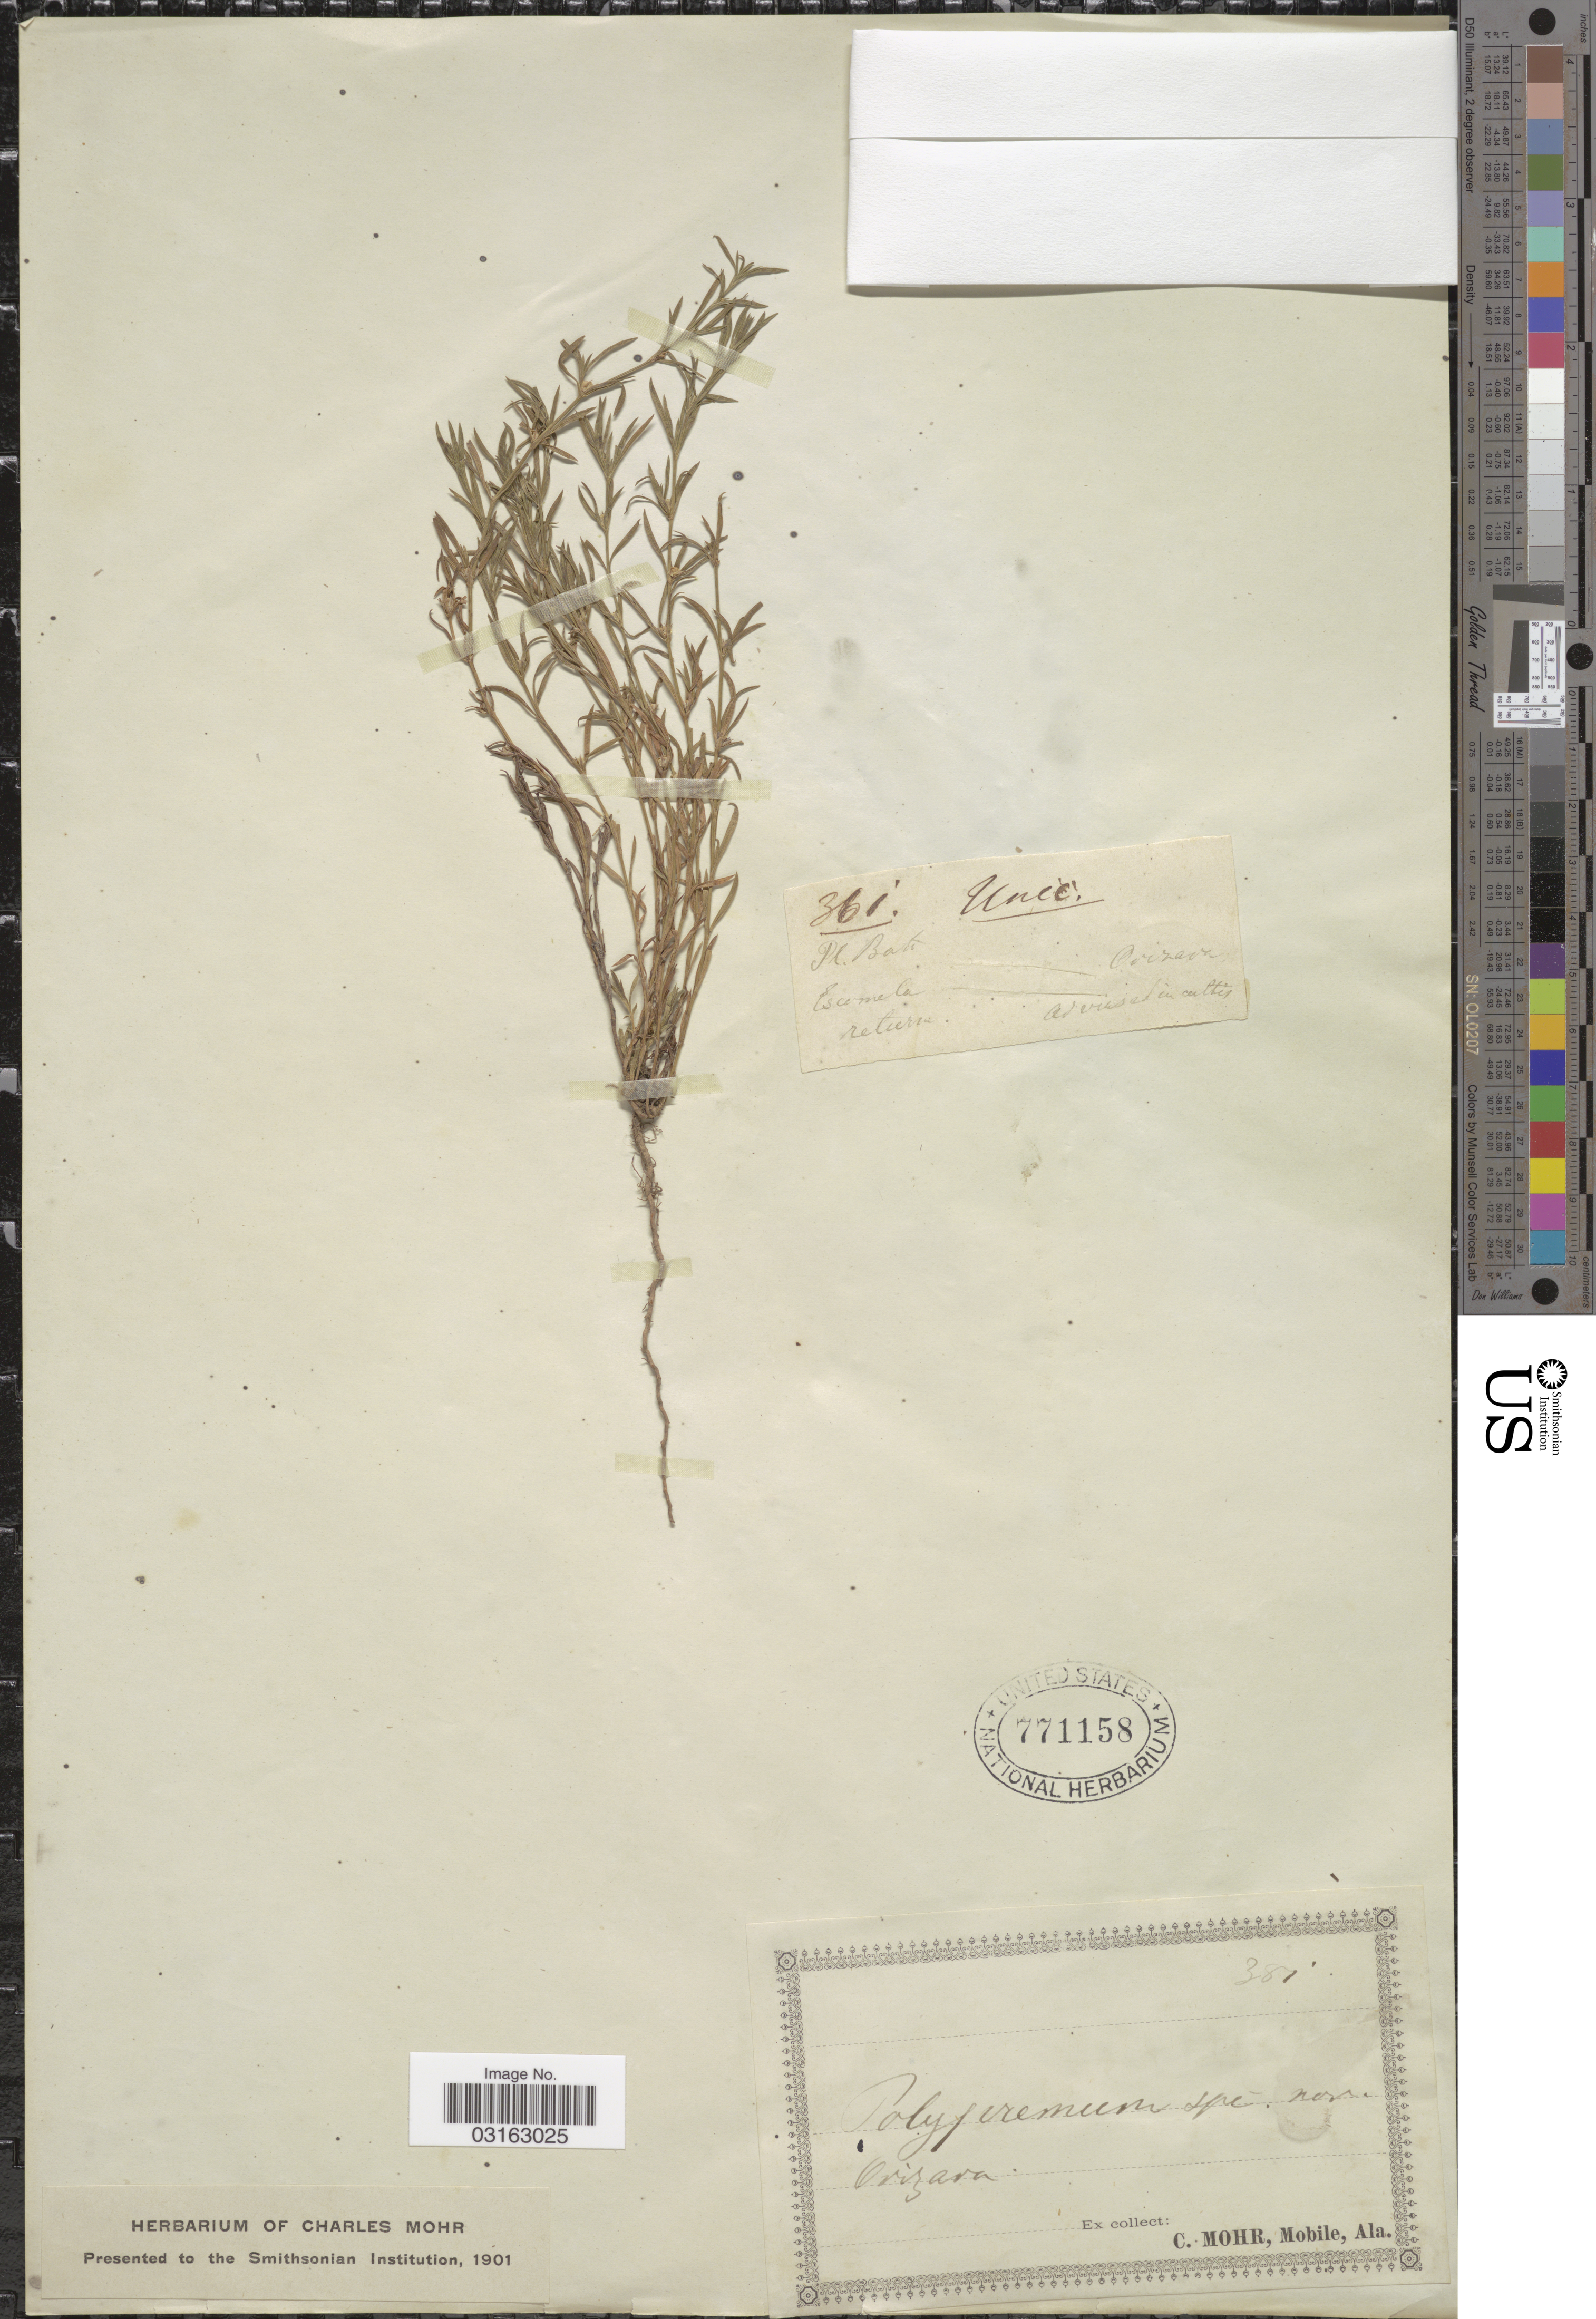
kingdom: Plantae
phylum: Tracheophyta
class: Magnoliopsida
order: Lamiales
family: Tetrachondraceae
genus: Polypremum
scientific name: Polypremum procumbens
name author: L.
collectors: Mohr, C. T. (herbarium)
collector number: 381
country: Mexico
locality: Orizava.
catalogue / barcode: US 771158